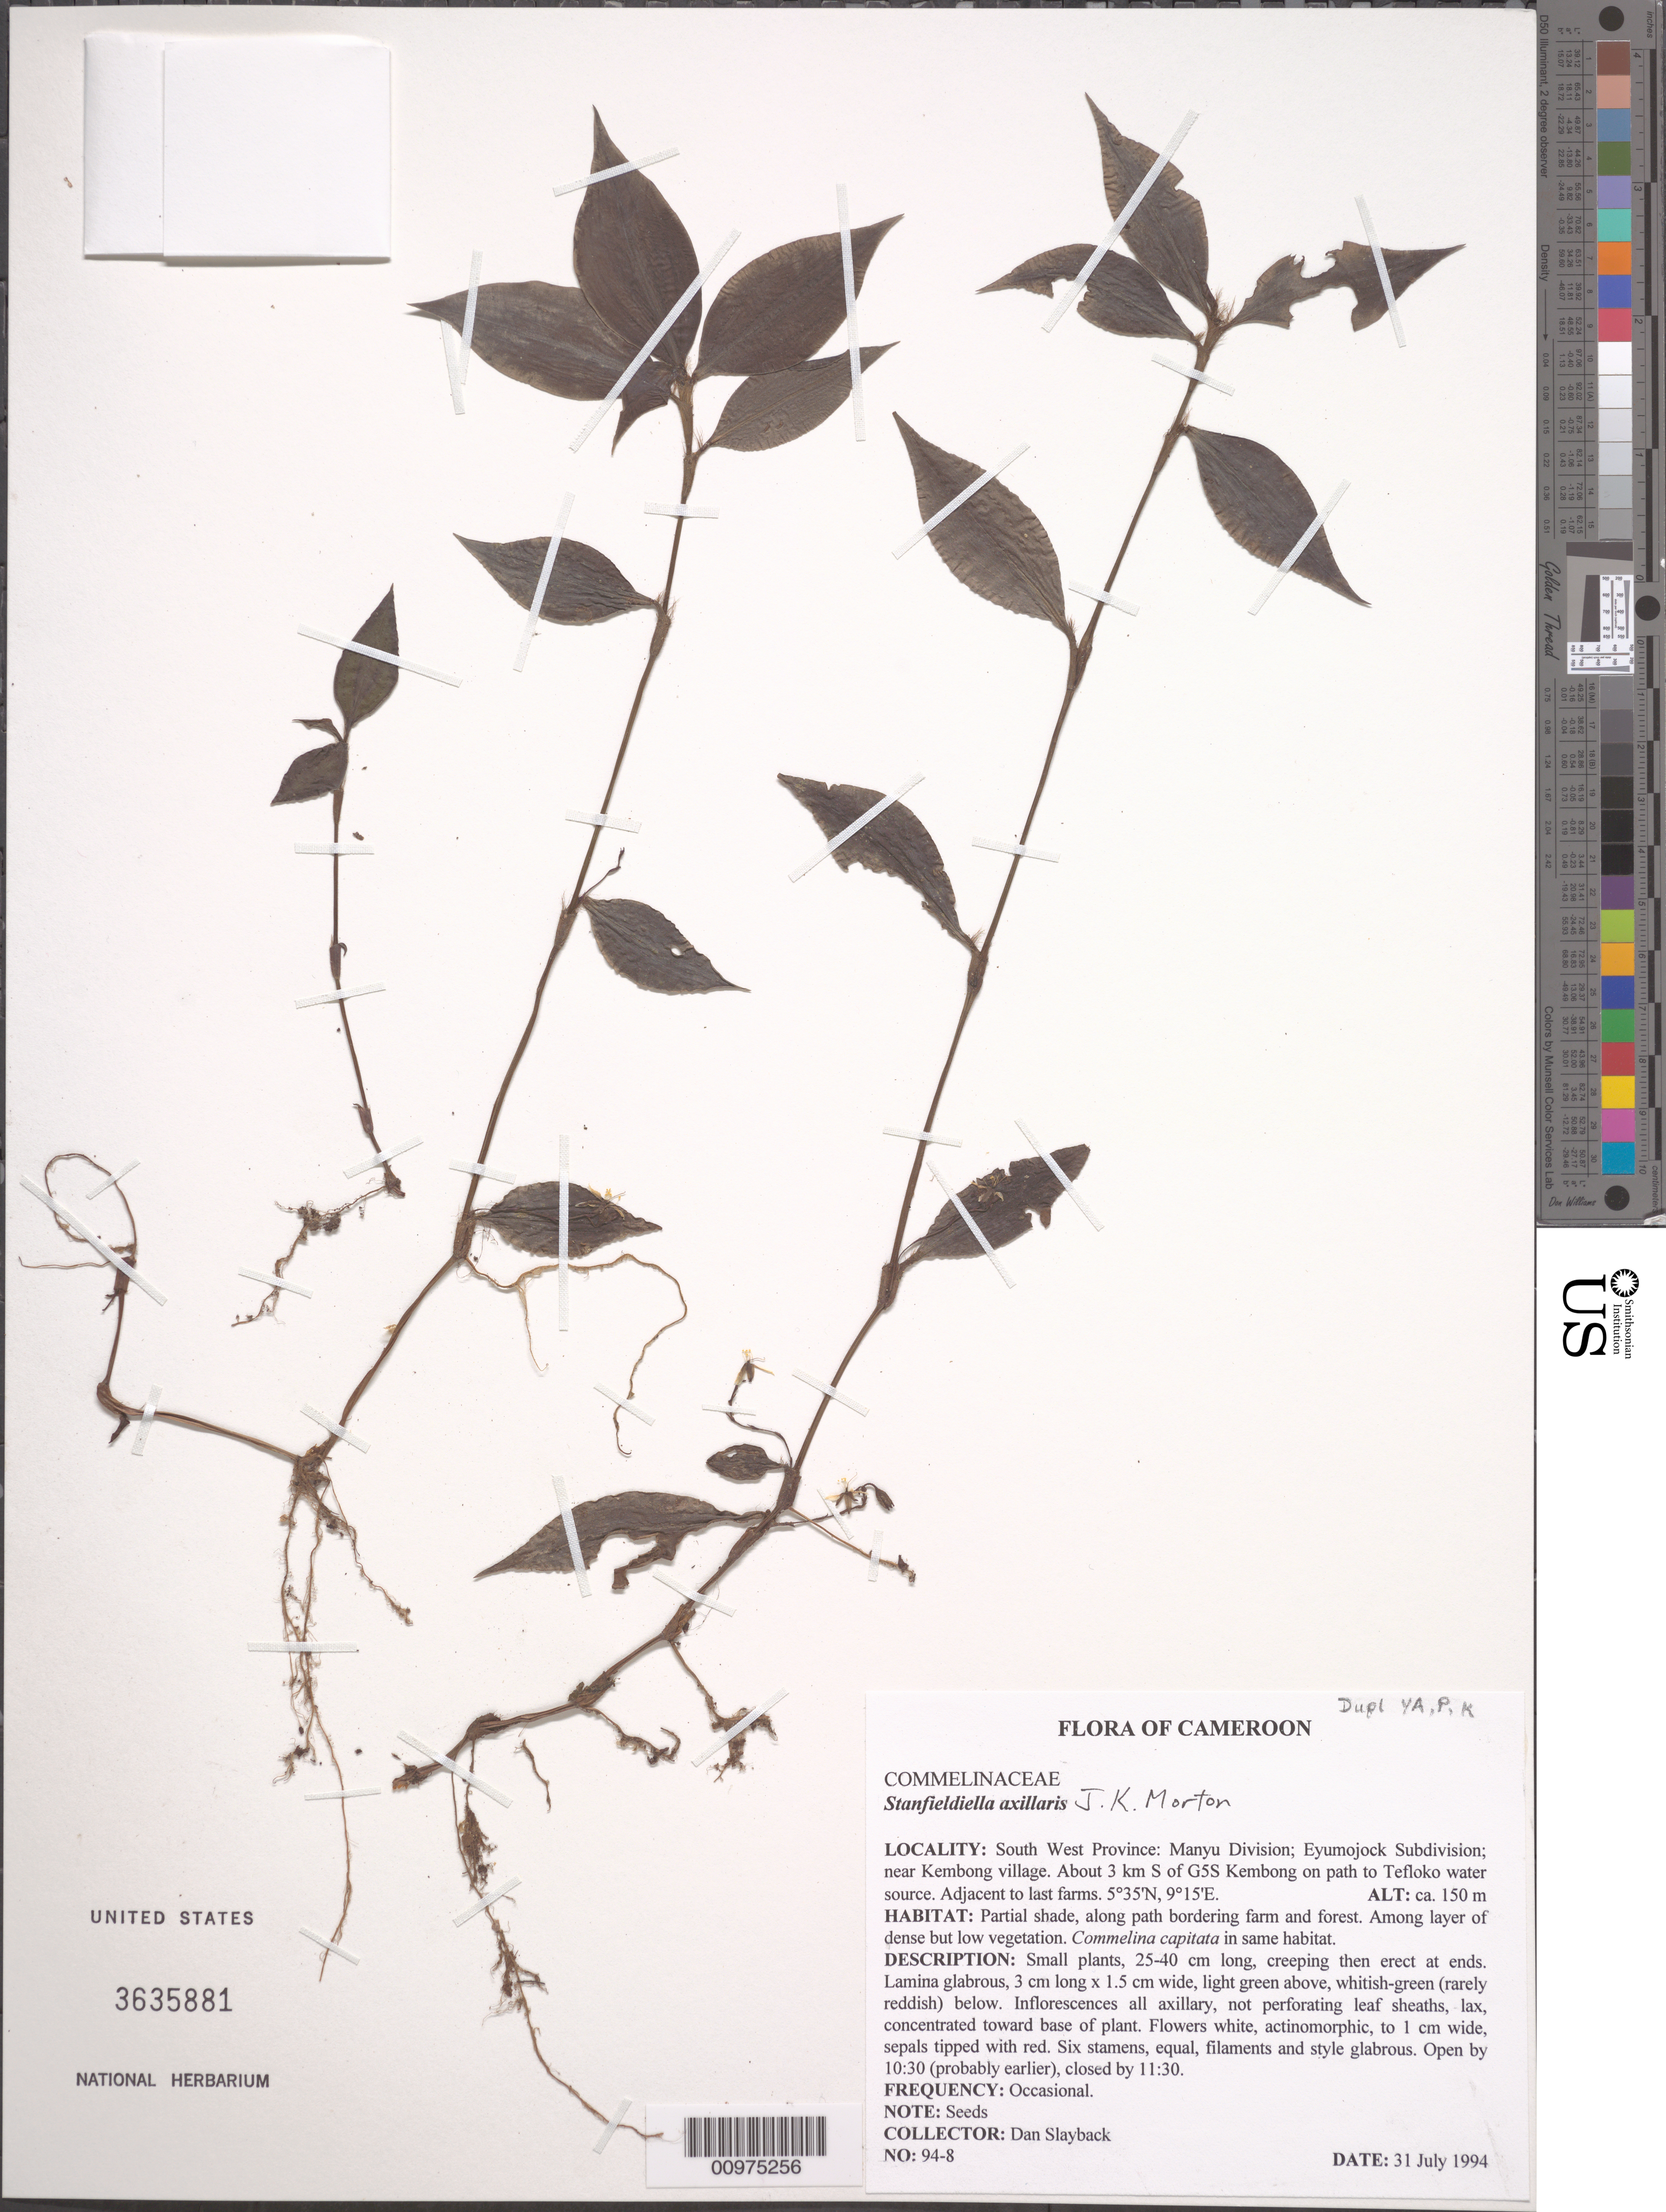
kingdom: Plantae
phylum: Tracheophyta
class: Liliopsida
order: Commelinales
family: Commelinaceae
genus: Stanfieldiella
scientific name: Stanfieldiella axillaris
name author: J.K. Morton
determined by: Faden, Robert B., (US), Smithsonian Institution - National Museum of Natural History (UNITED STATES)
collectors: D. Slayback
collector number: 94-8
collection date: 1994-07-31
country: Cameroon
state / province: Sud-Ouest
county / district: Manyu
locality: near Kembong village. About 3 km S of G5S Kembong on path to Tefloko water source. Adjacent to last farms.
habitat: Partial shade, along path bordering farm and forest. Among layer of dense but low vegetation. Commelina capitata in same habitat.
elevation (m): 150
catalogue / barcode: US 3635881